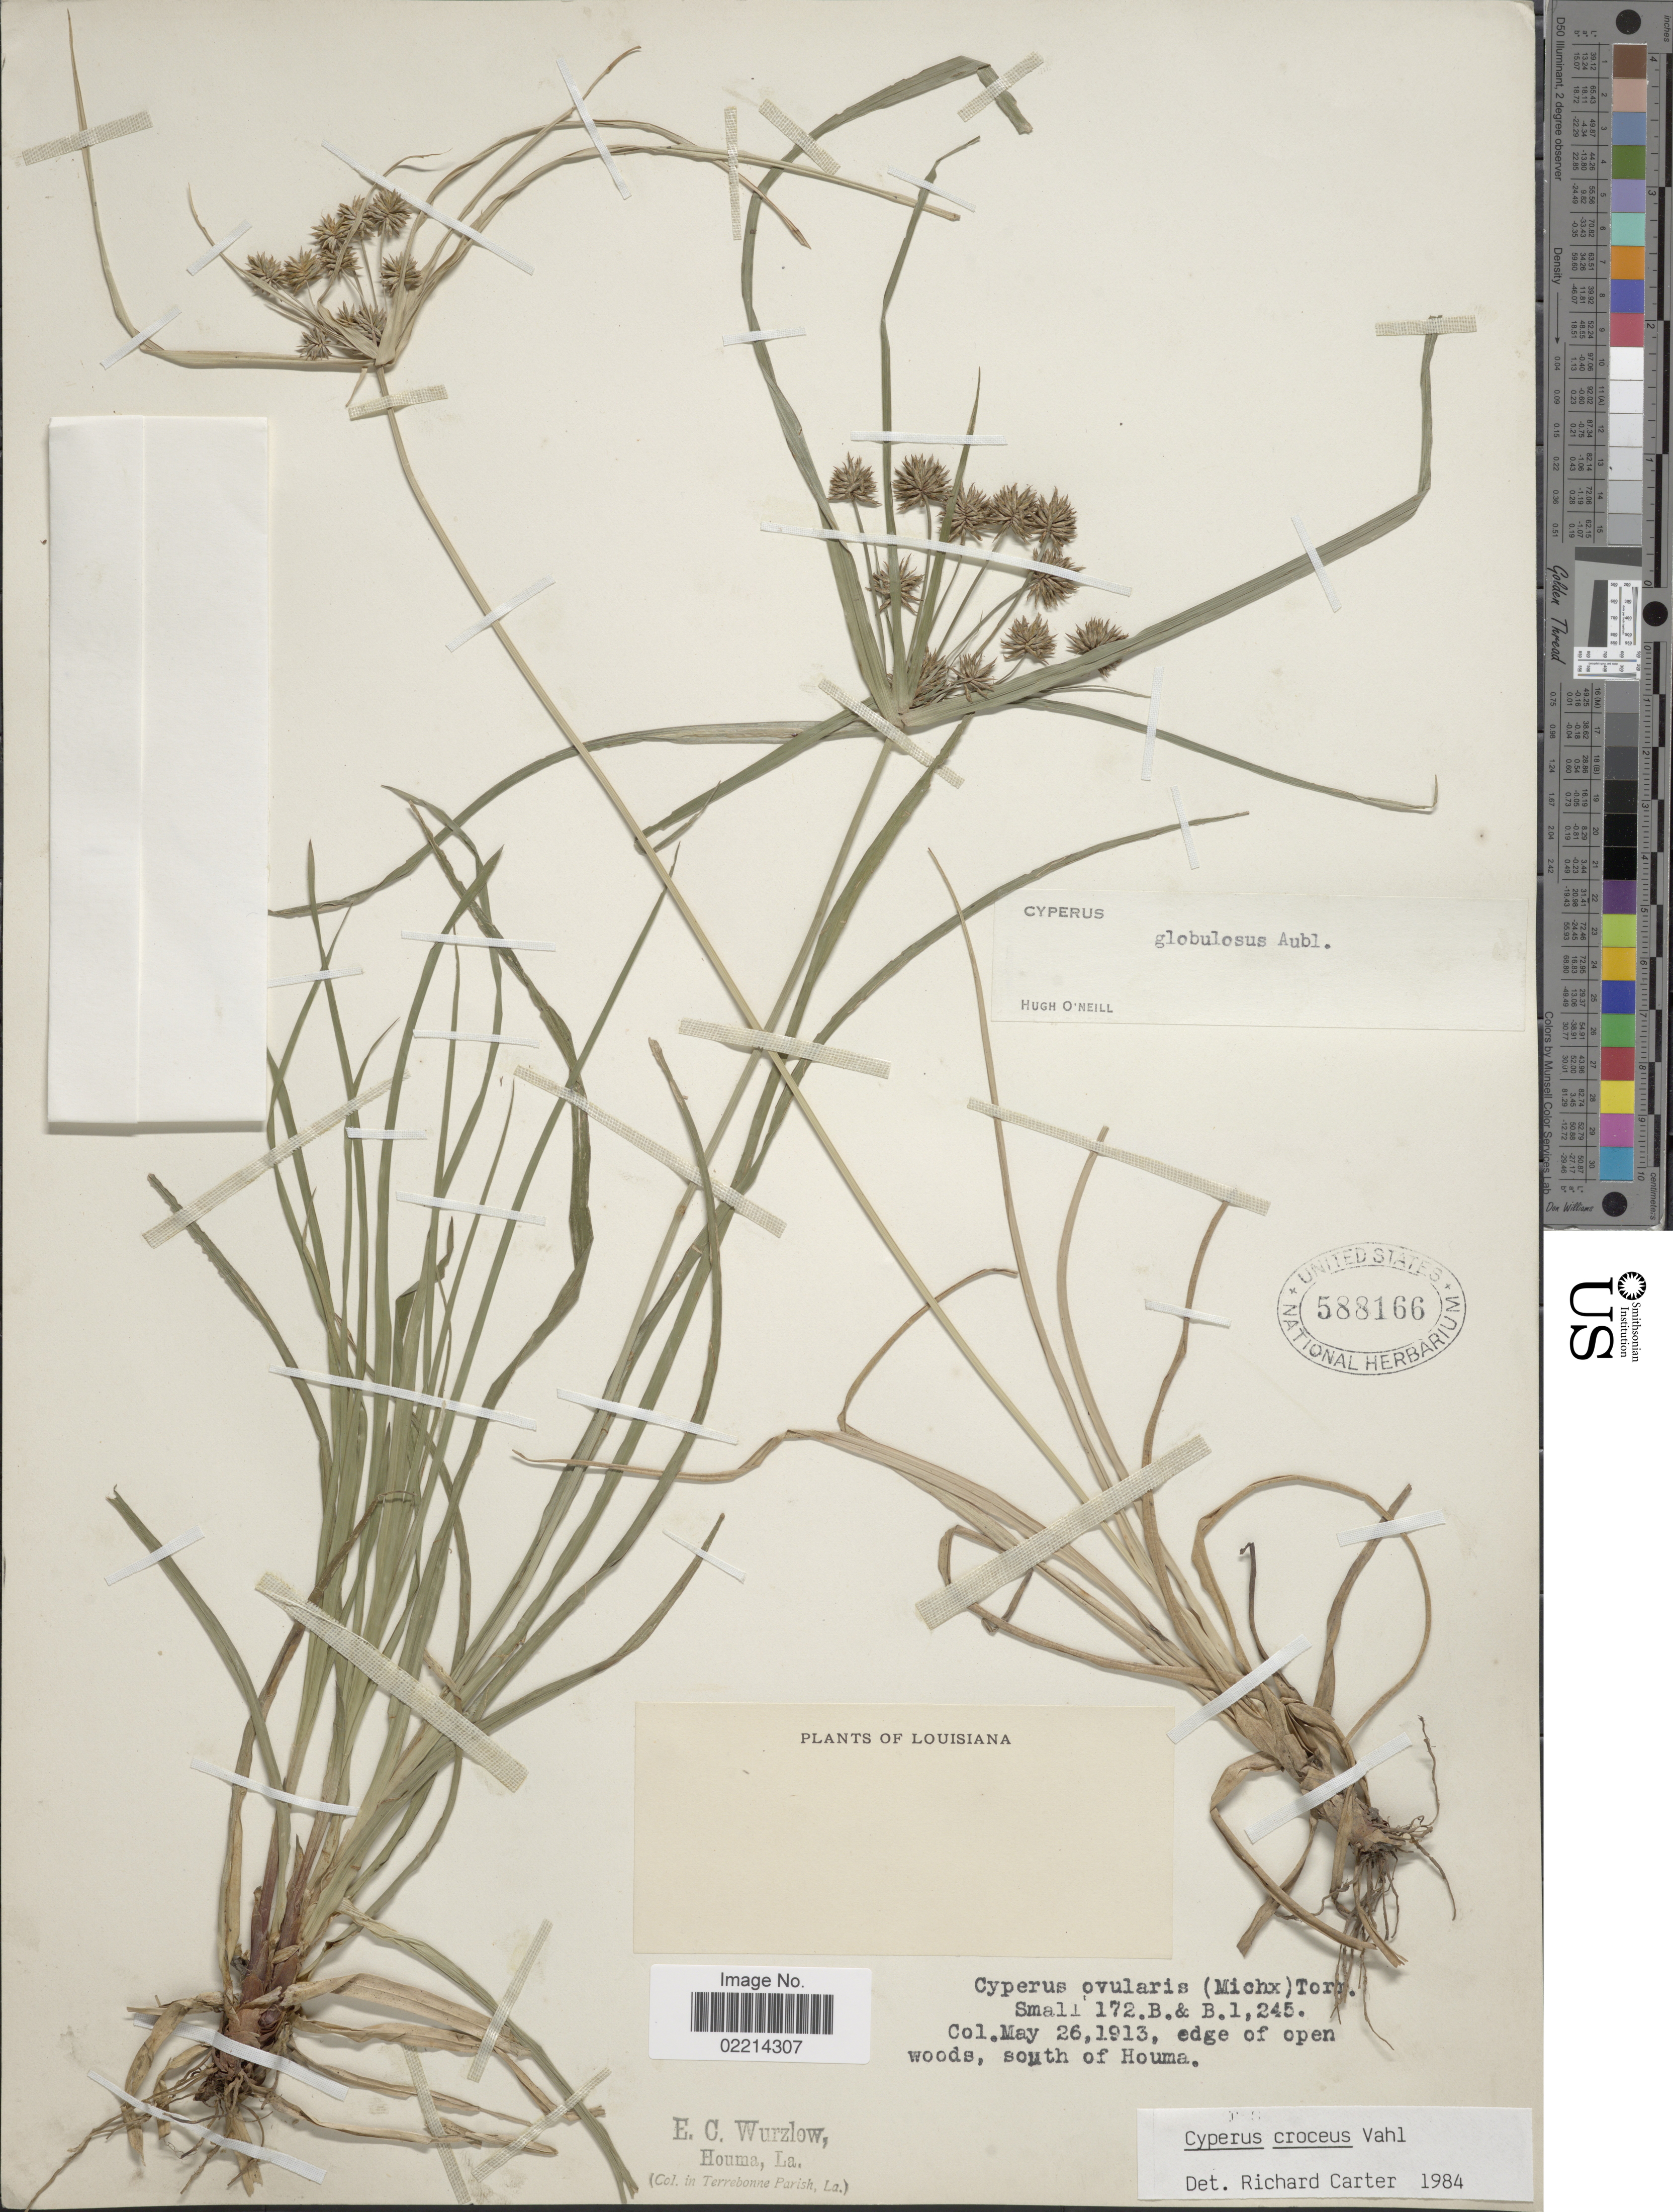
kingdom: Plantae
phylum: Tracheophyta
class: Liliopsida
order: Poales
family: Cyperaceae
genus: Cyperus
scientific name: Cyperus croceus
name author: Vahl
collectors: E. Wurzlow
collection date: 1913-05-26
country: United States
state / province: Louisiana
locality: Terrebonne Parish. Edge of open woods, south of Houma.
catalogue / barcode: US 588166